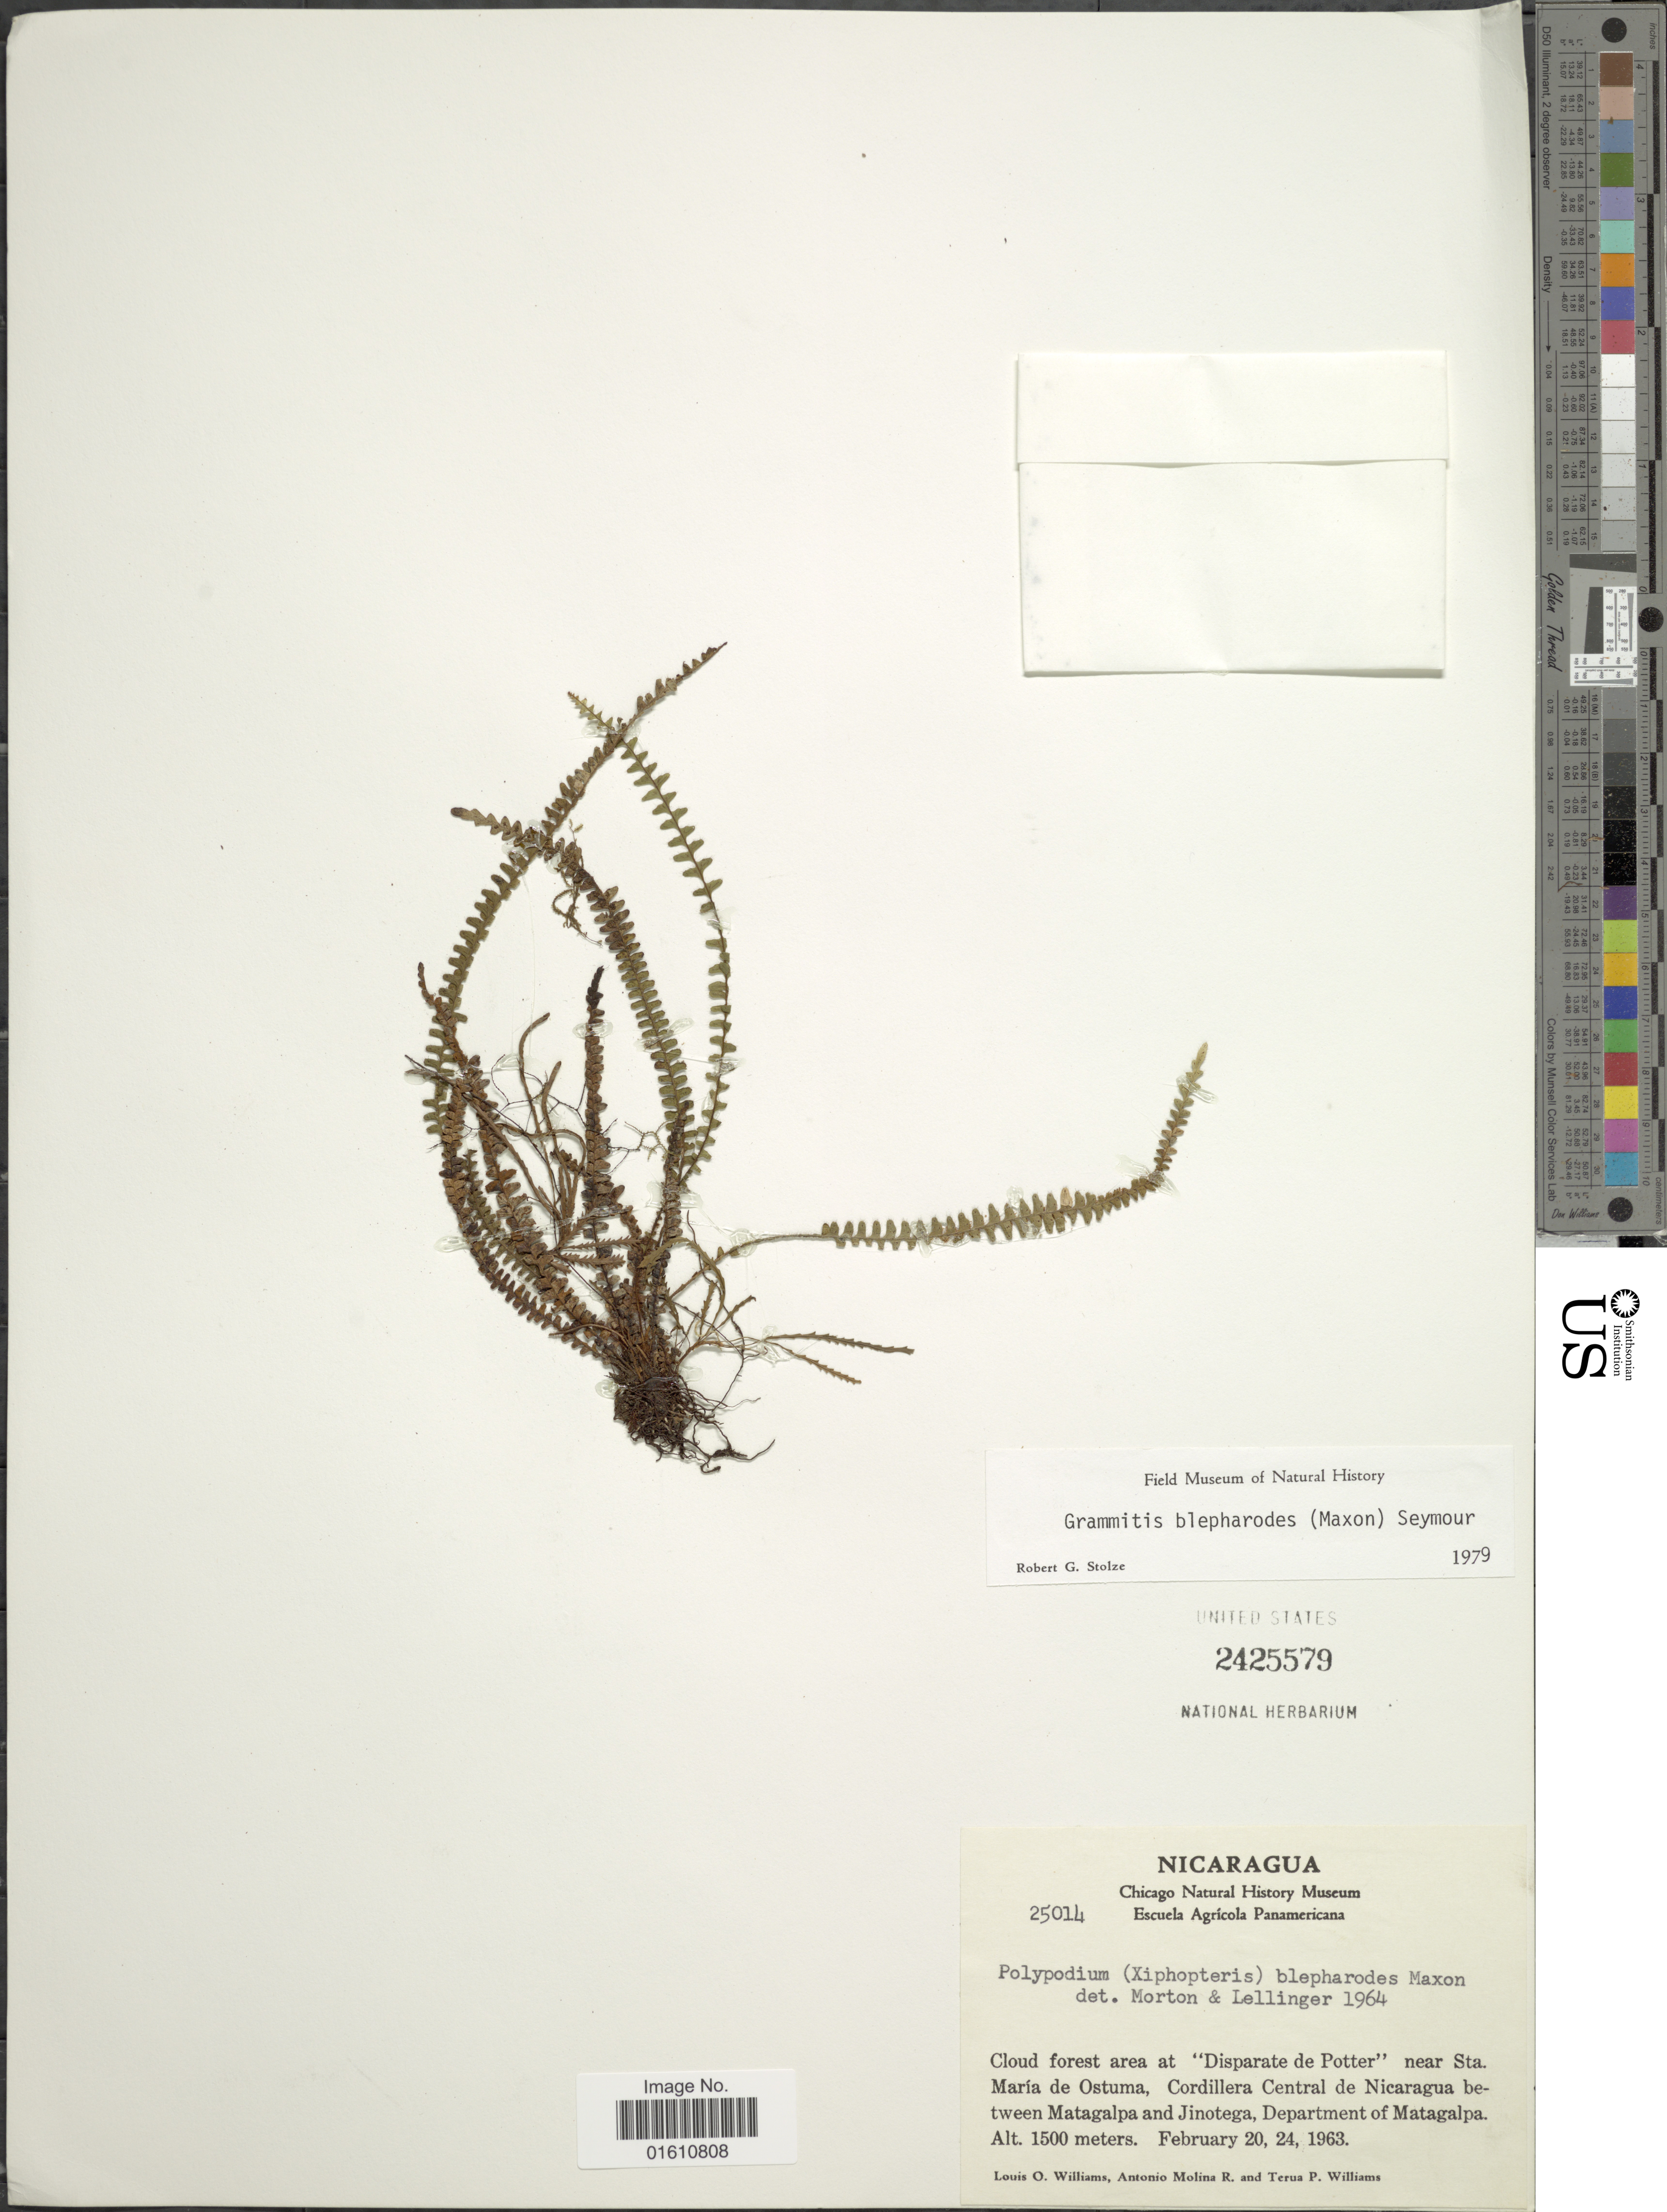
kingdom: Plantae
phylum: Tracheophyta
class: Polypodiopsida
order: Polypodiales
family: Polypodiaceae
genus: Moranopteris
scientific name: Moranopteris taenifolia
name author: (Jenman) R. Y. Hirai & J. Prado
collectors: L. O. Williams, A. Molina R. & T. P. Williams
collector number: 25014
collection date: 1963-02-20/1963-02-24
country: Nicaragua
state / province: Matagalpa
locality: Cloud forest area at "Disparate de Potter", near Sta. Maria de Ostuma, Cordillera Central de Nicaragua between Matagalpa and Jinotega, Department of Matagalpa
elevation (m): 1500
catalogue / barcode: US 2425579